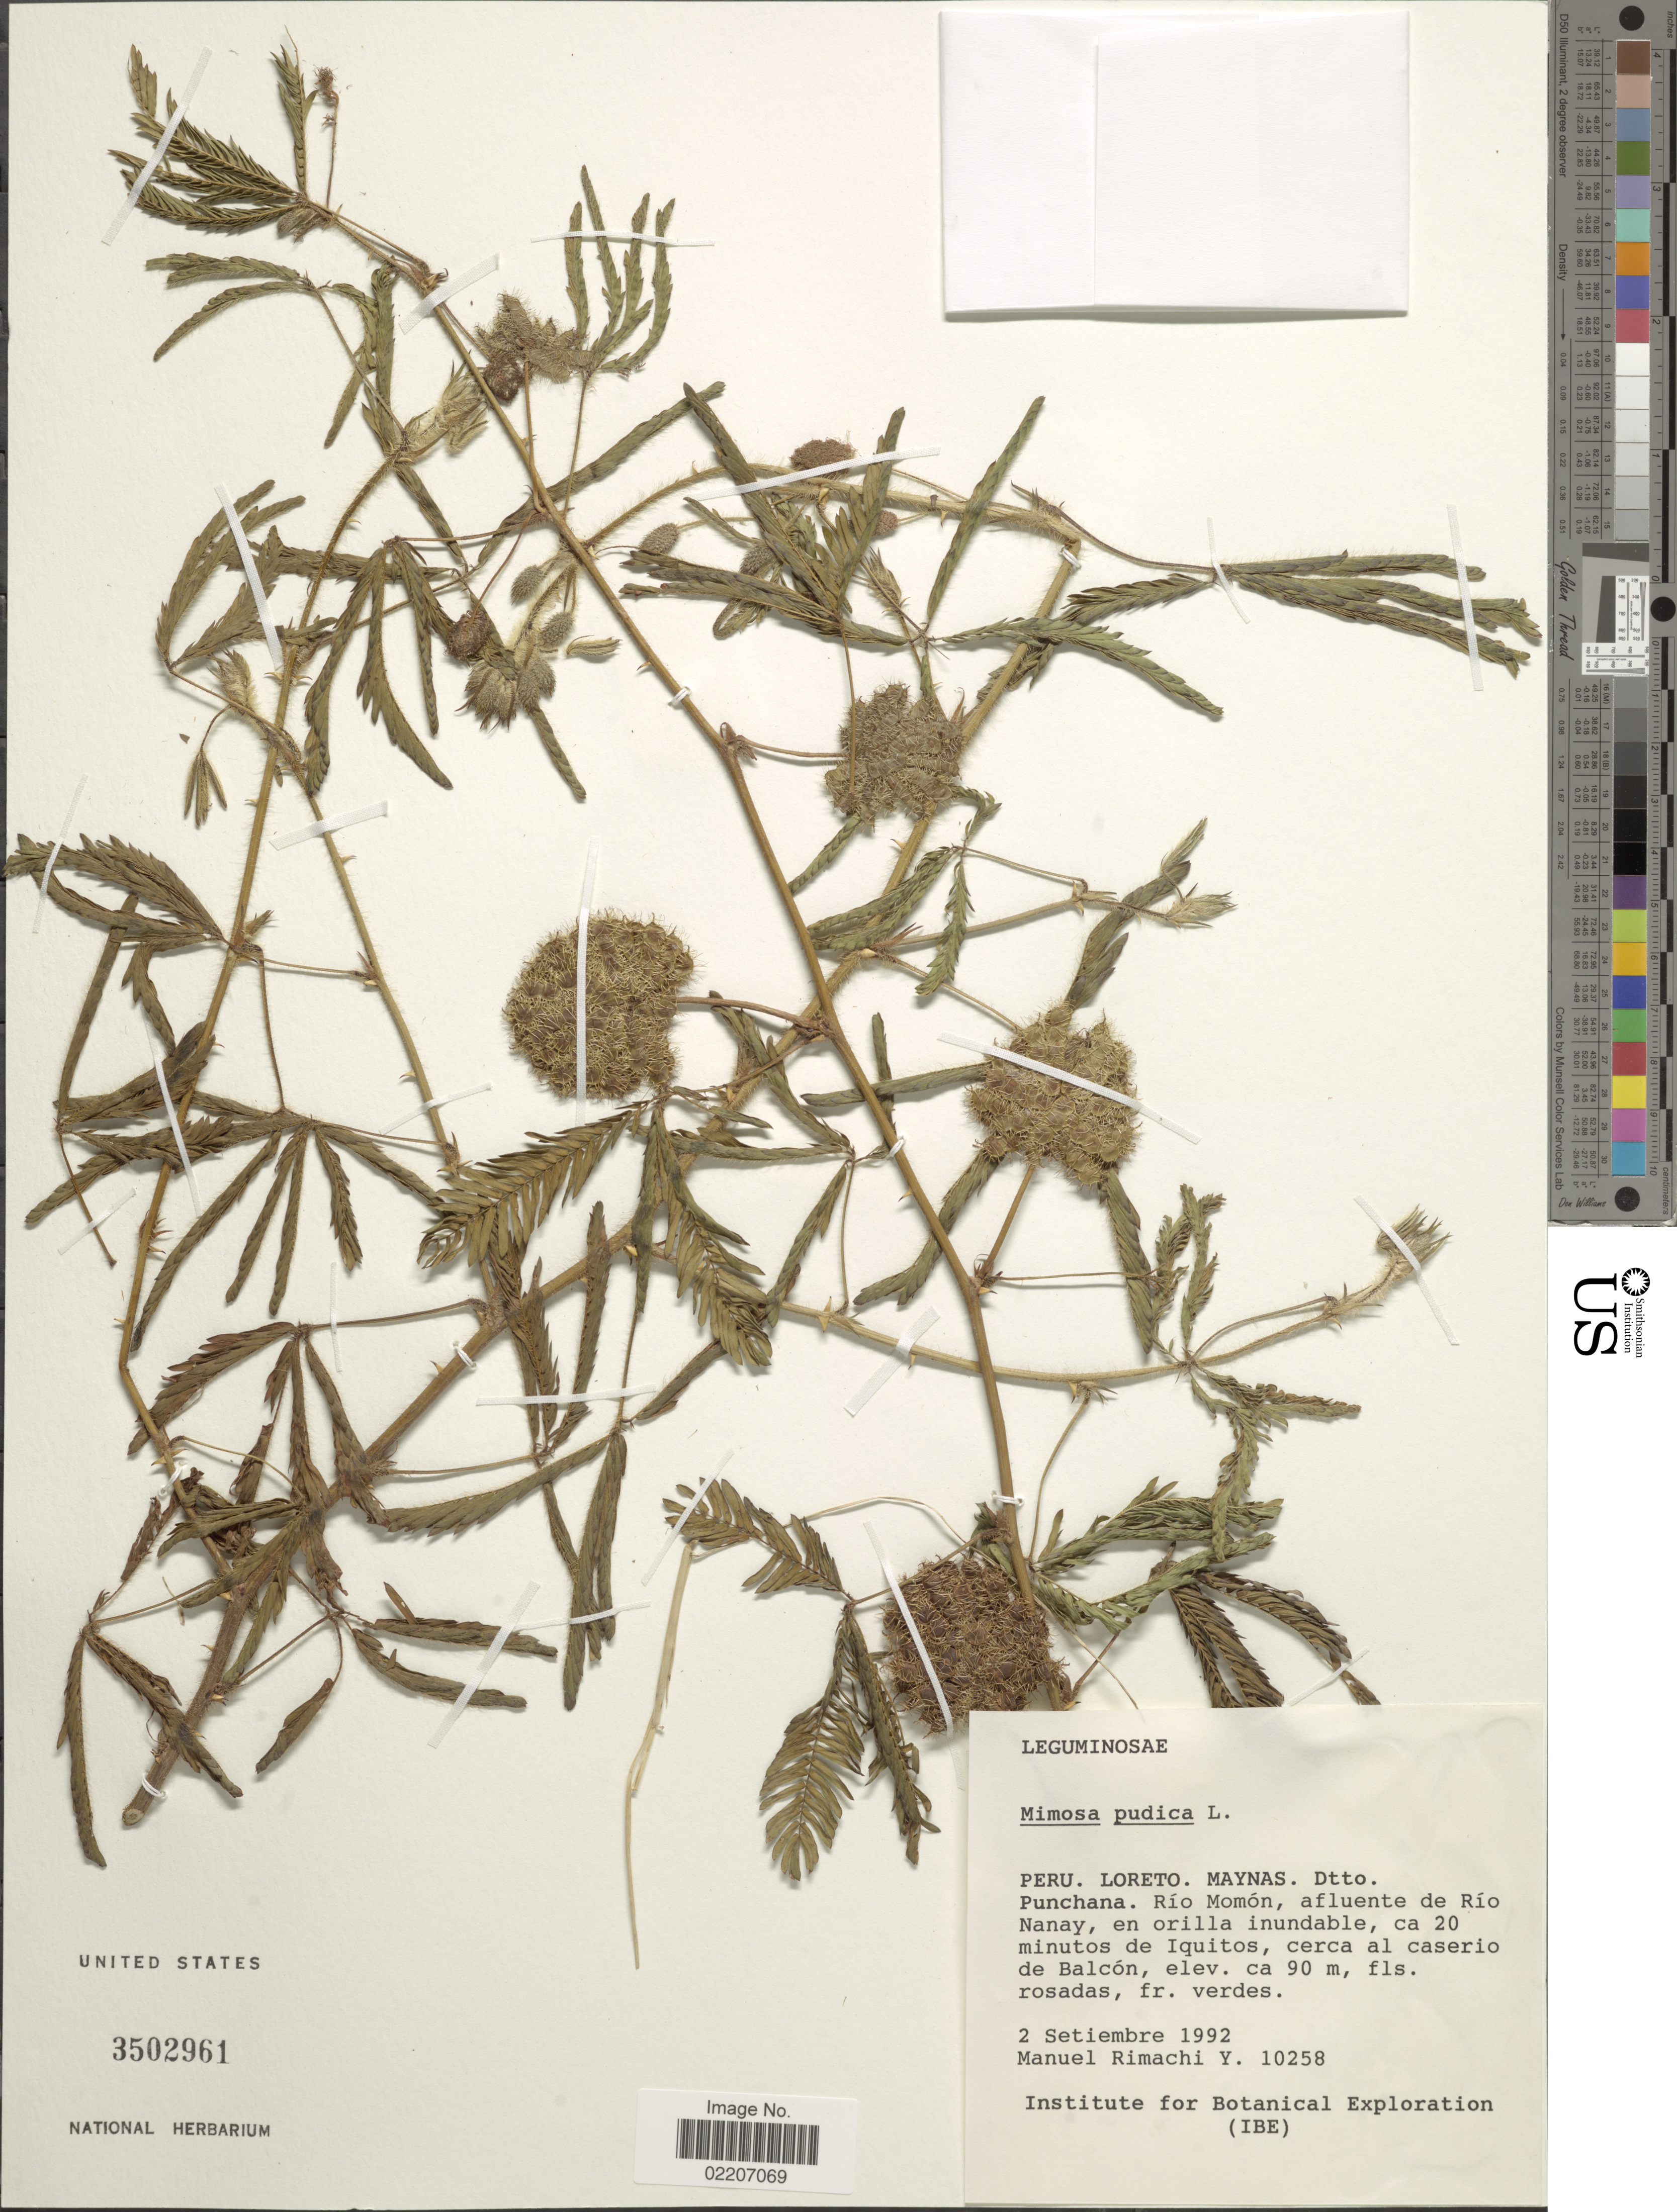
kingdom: Plantae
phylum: Tracheophyta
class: Magnoliopsida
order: Fabales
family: Fabaceae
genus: Mimosa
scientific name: Mimosa pudica var. tetrandra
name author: L.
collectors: M. Rimachi Y.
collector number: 10258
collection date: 1992-09-02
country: Peru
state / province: Loreto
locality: Maynas, Dtto. Punchana, Rio Momon, afluente de Rio Nanay, en orilla inundable, ca 20 minutos de Iquitos, cerca al caserio de Balcon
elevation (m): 90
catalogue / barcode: US 3502961